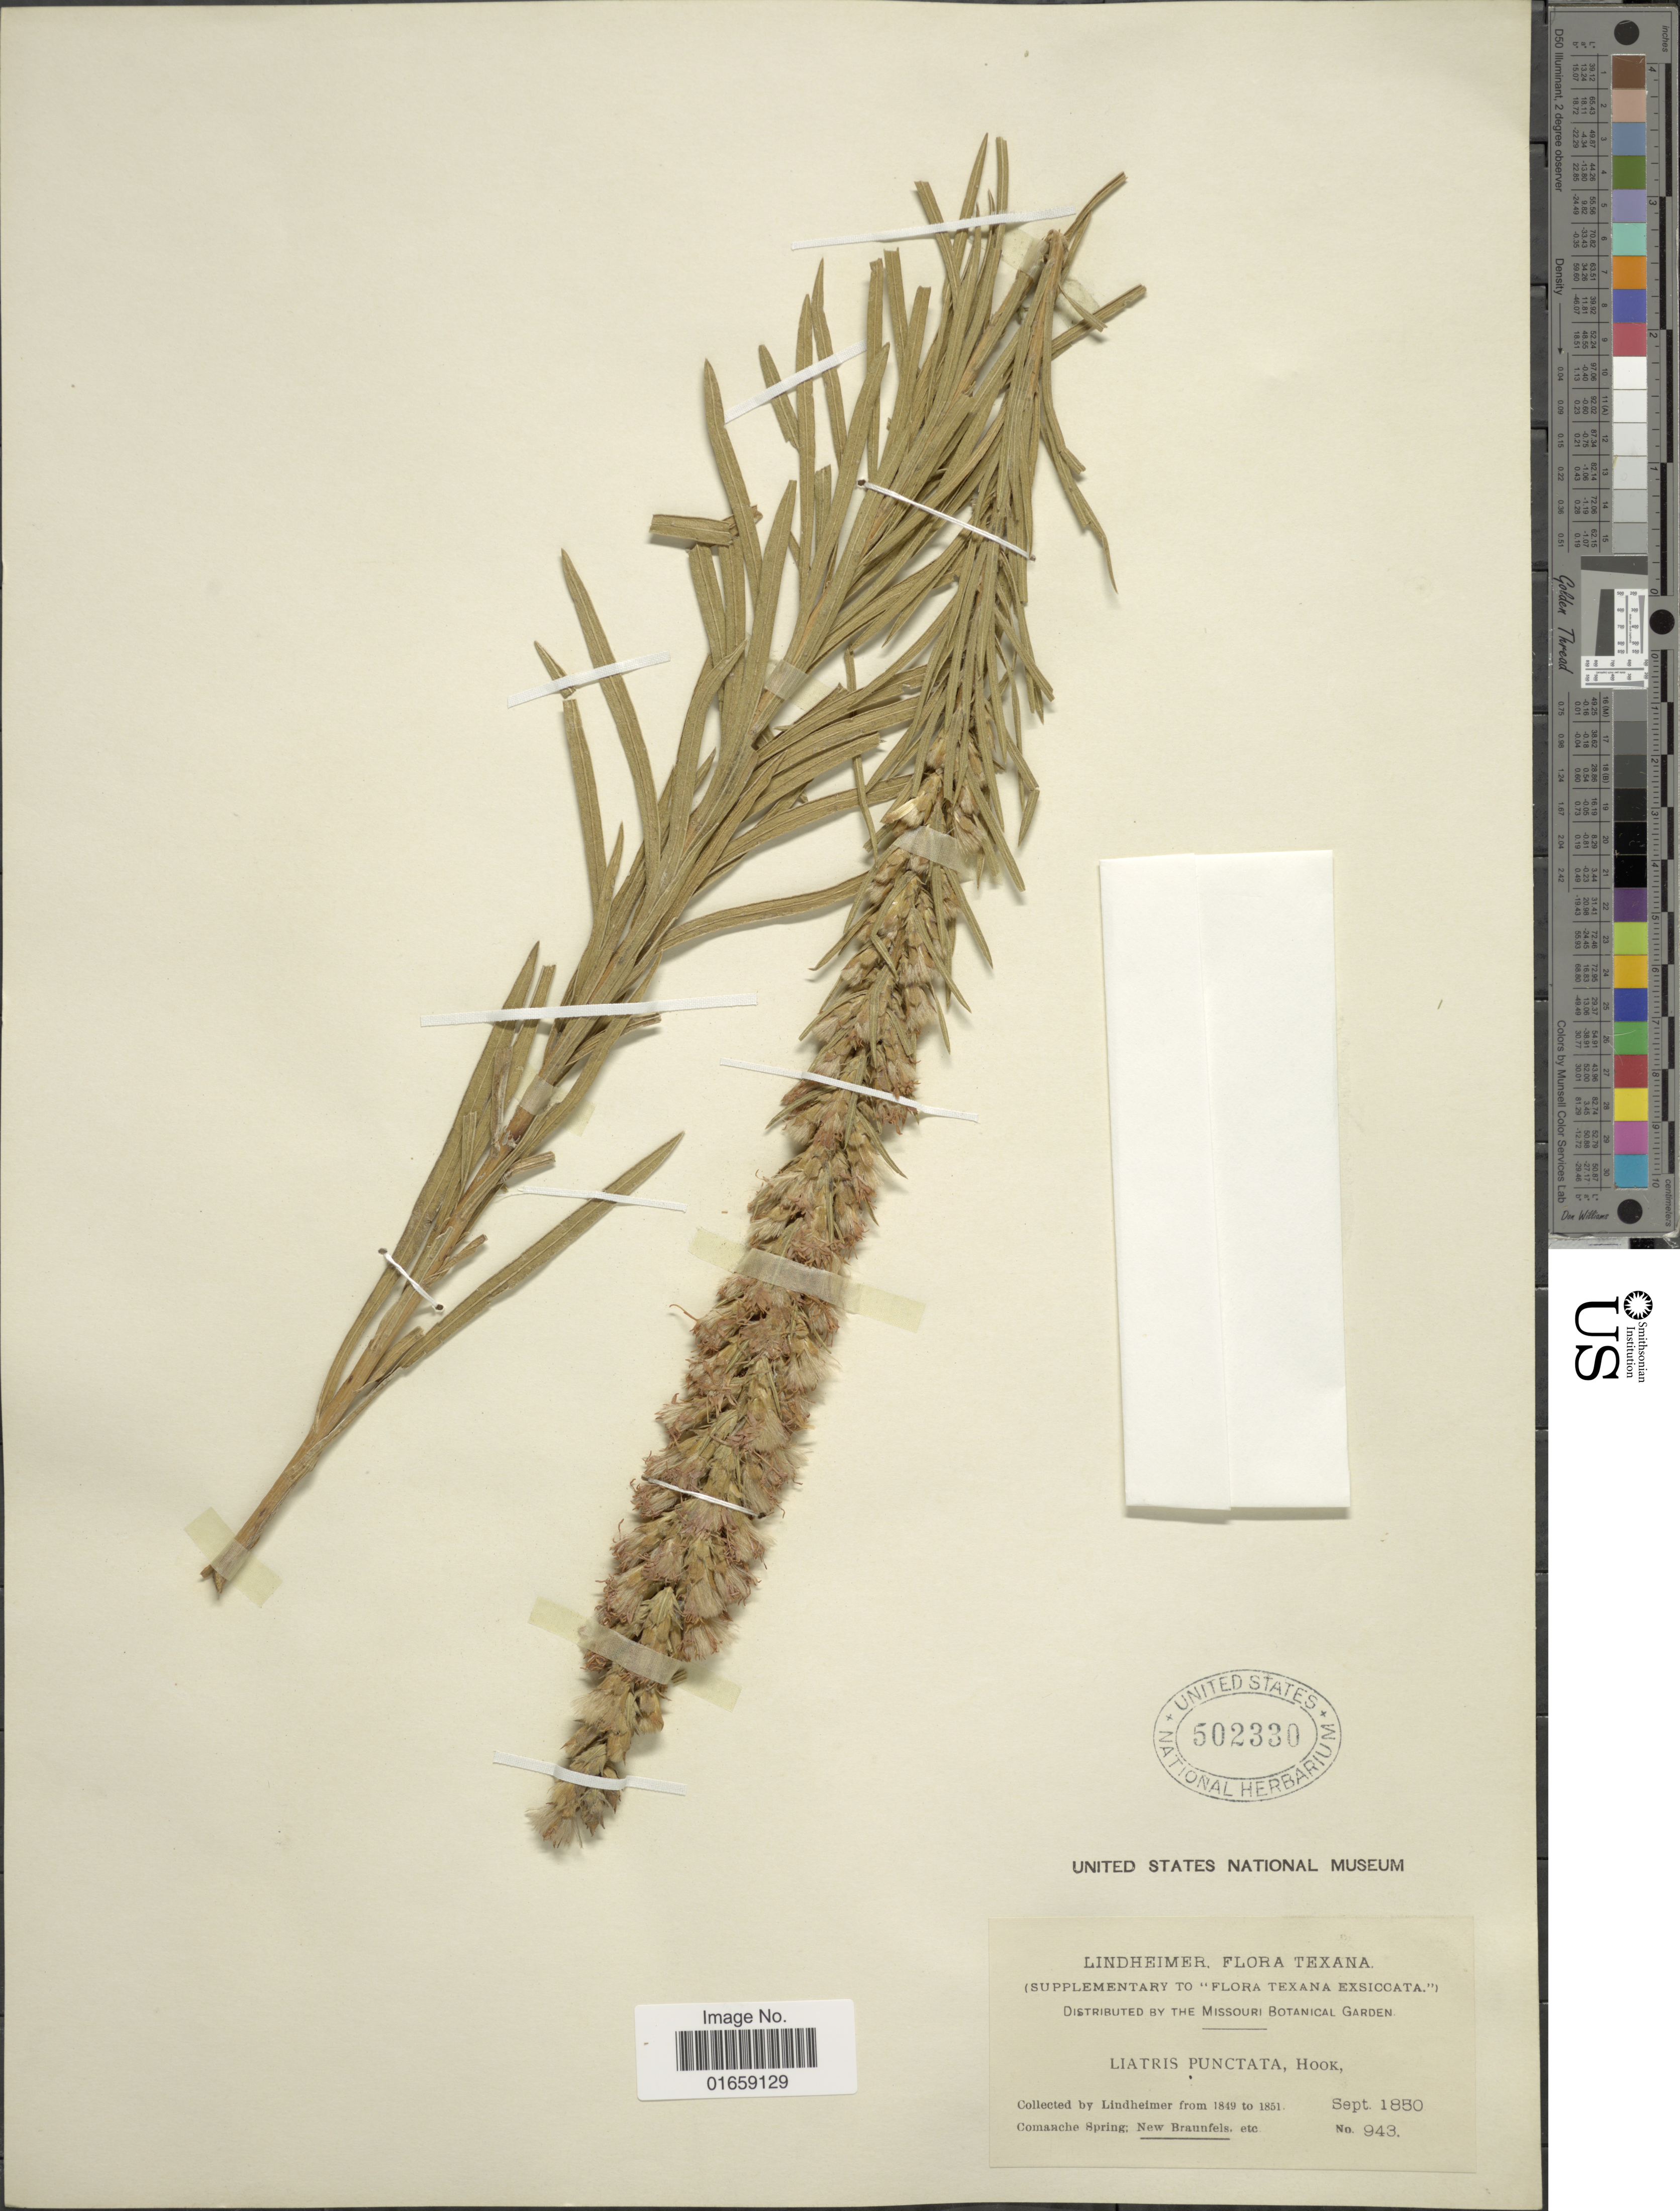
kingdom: Plantae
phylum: Tracheophyta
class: Magnoliopsida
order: Asterales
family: Asteraceae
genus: Liatris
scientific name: Liatris punctata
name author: Hook.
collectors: -. Lindheimer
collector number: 943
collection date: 1850-09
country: United States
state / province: Texas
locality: Comanche Spring, New Braunfels, etc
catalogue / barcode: US 502330